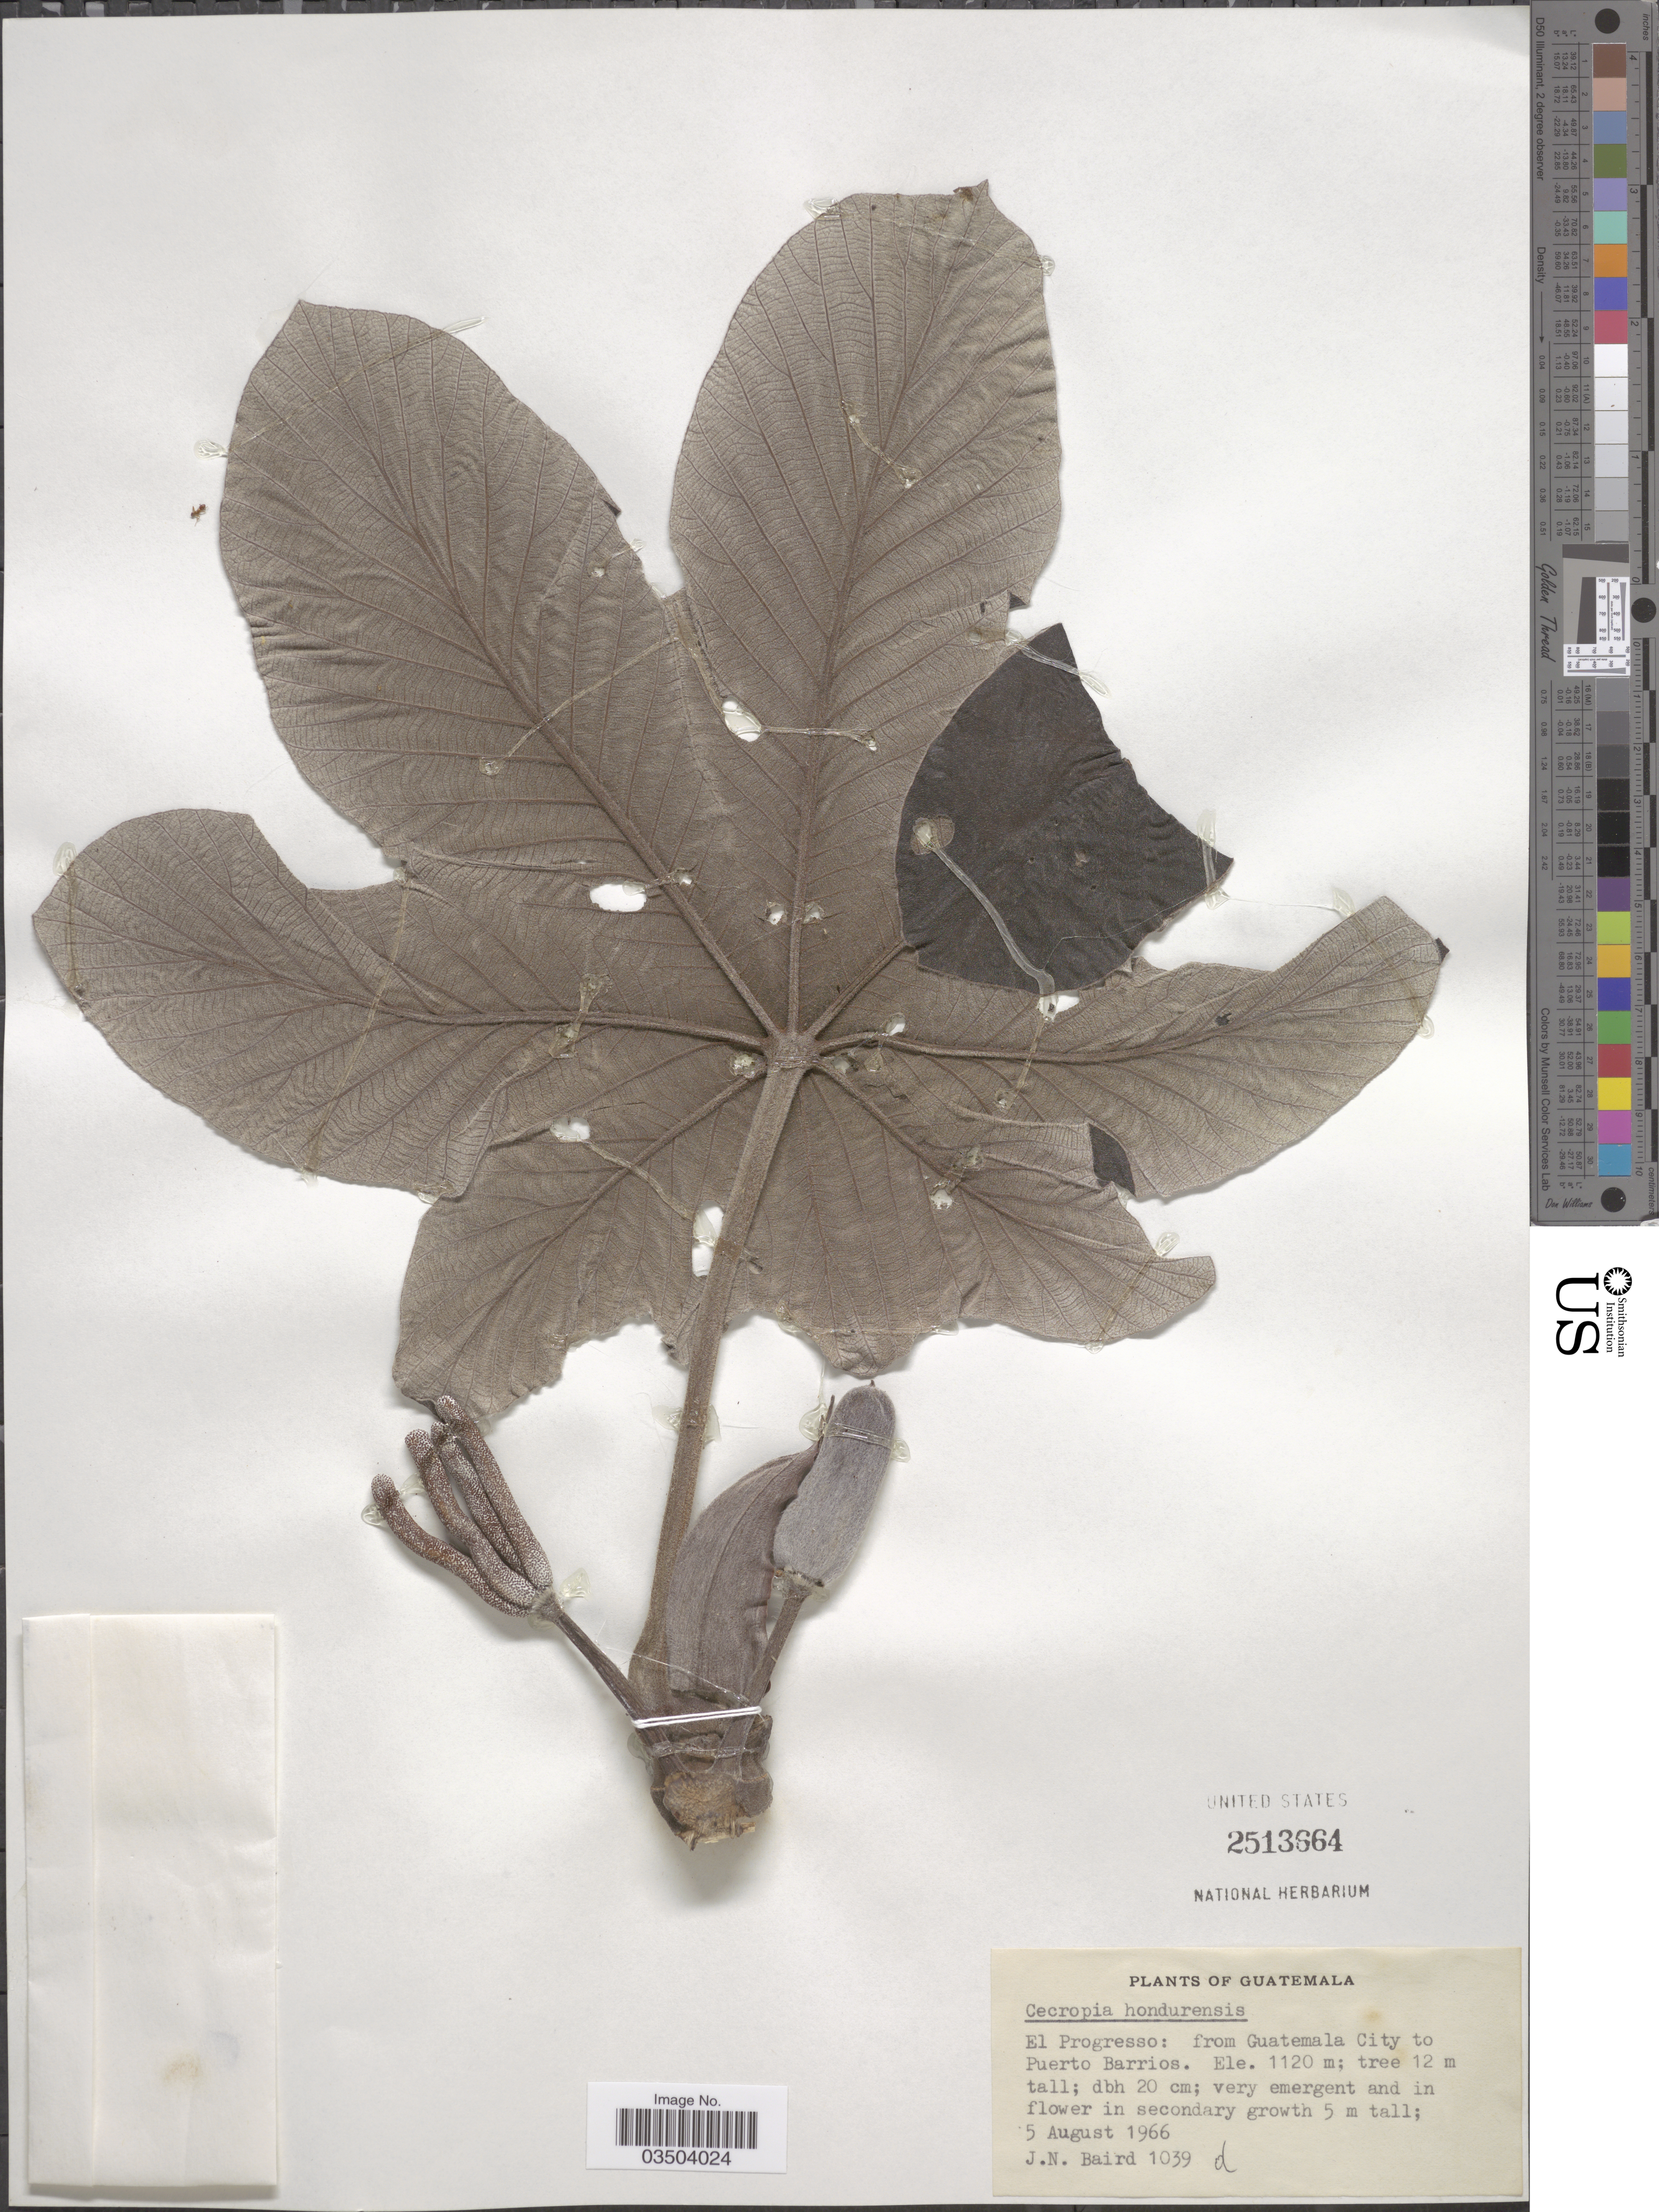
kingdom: Plantae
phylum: Tracheophyta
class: Magnoliopsida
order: Rosales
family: Urticaceae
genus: Cecropia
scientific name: Cecropia hondurensis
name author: Standl.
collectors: J. Baird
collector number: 1039d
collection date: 1966-08-05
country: Guatemala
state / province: El Progreso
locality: El Progresso: from Guatemala City to Puerto Barrios.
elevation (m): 1120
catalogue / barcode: US 2513664